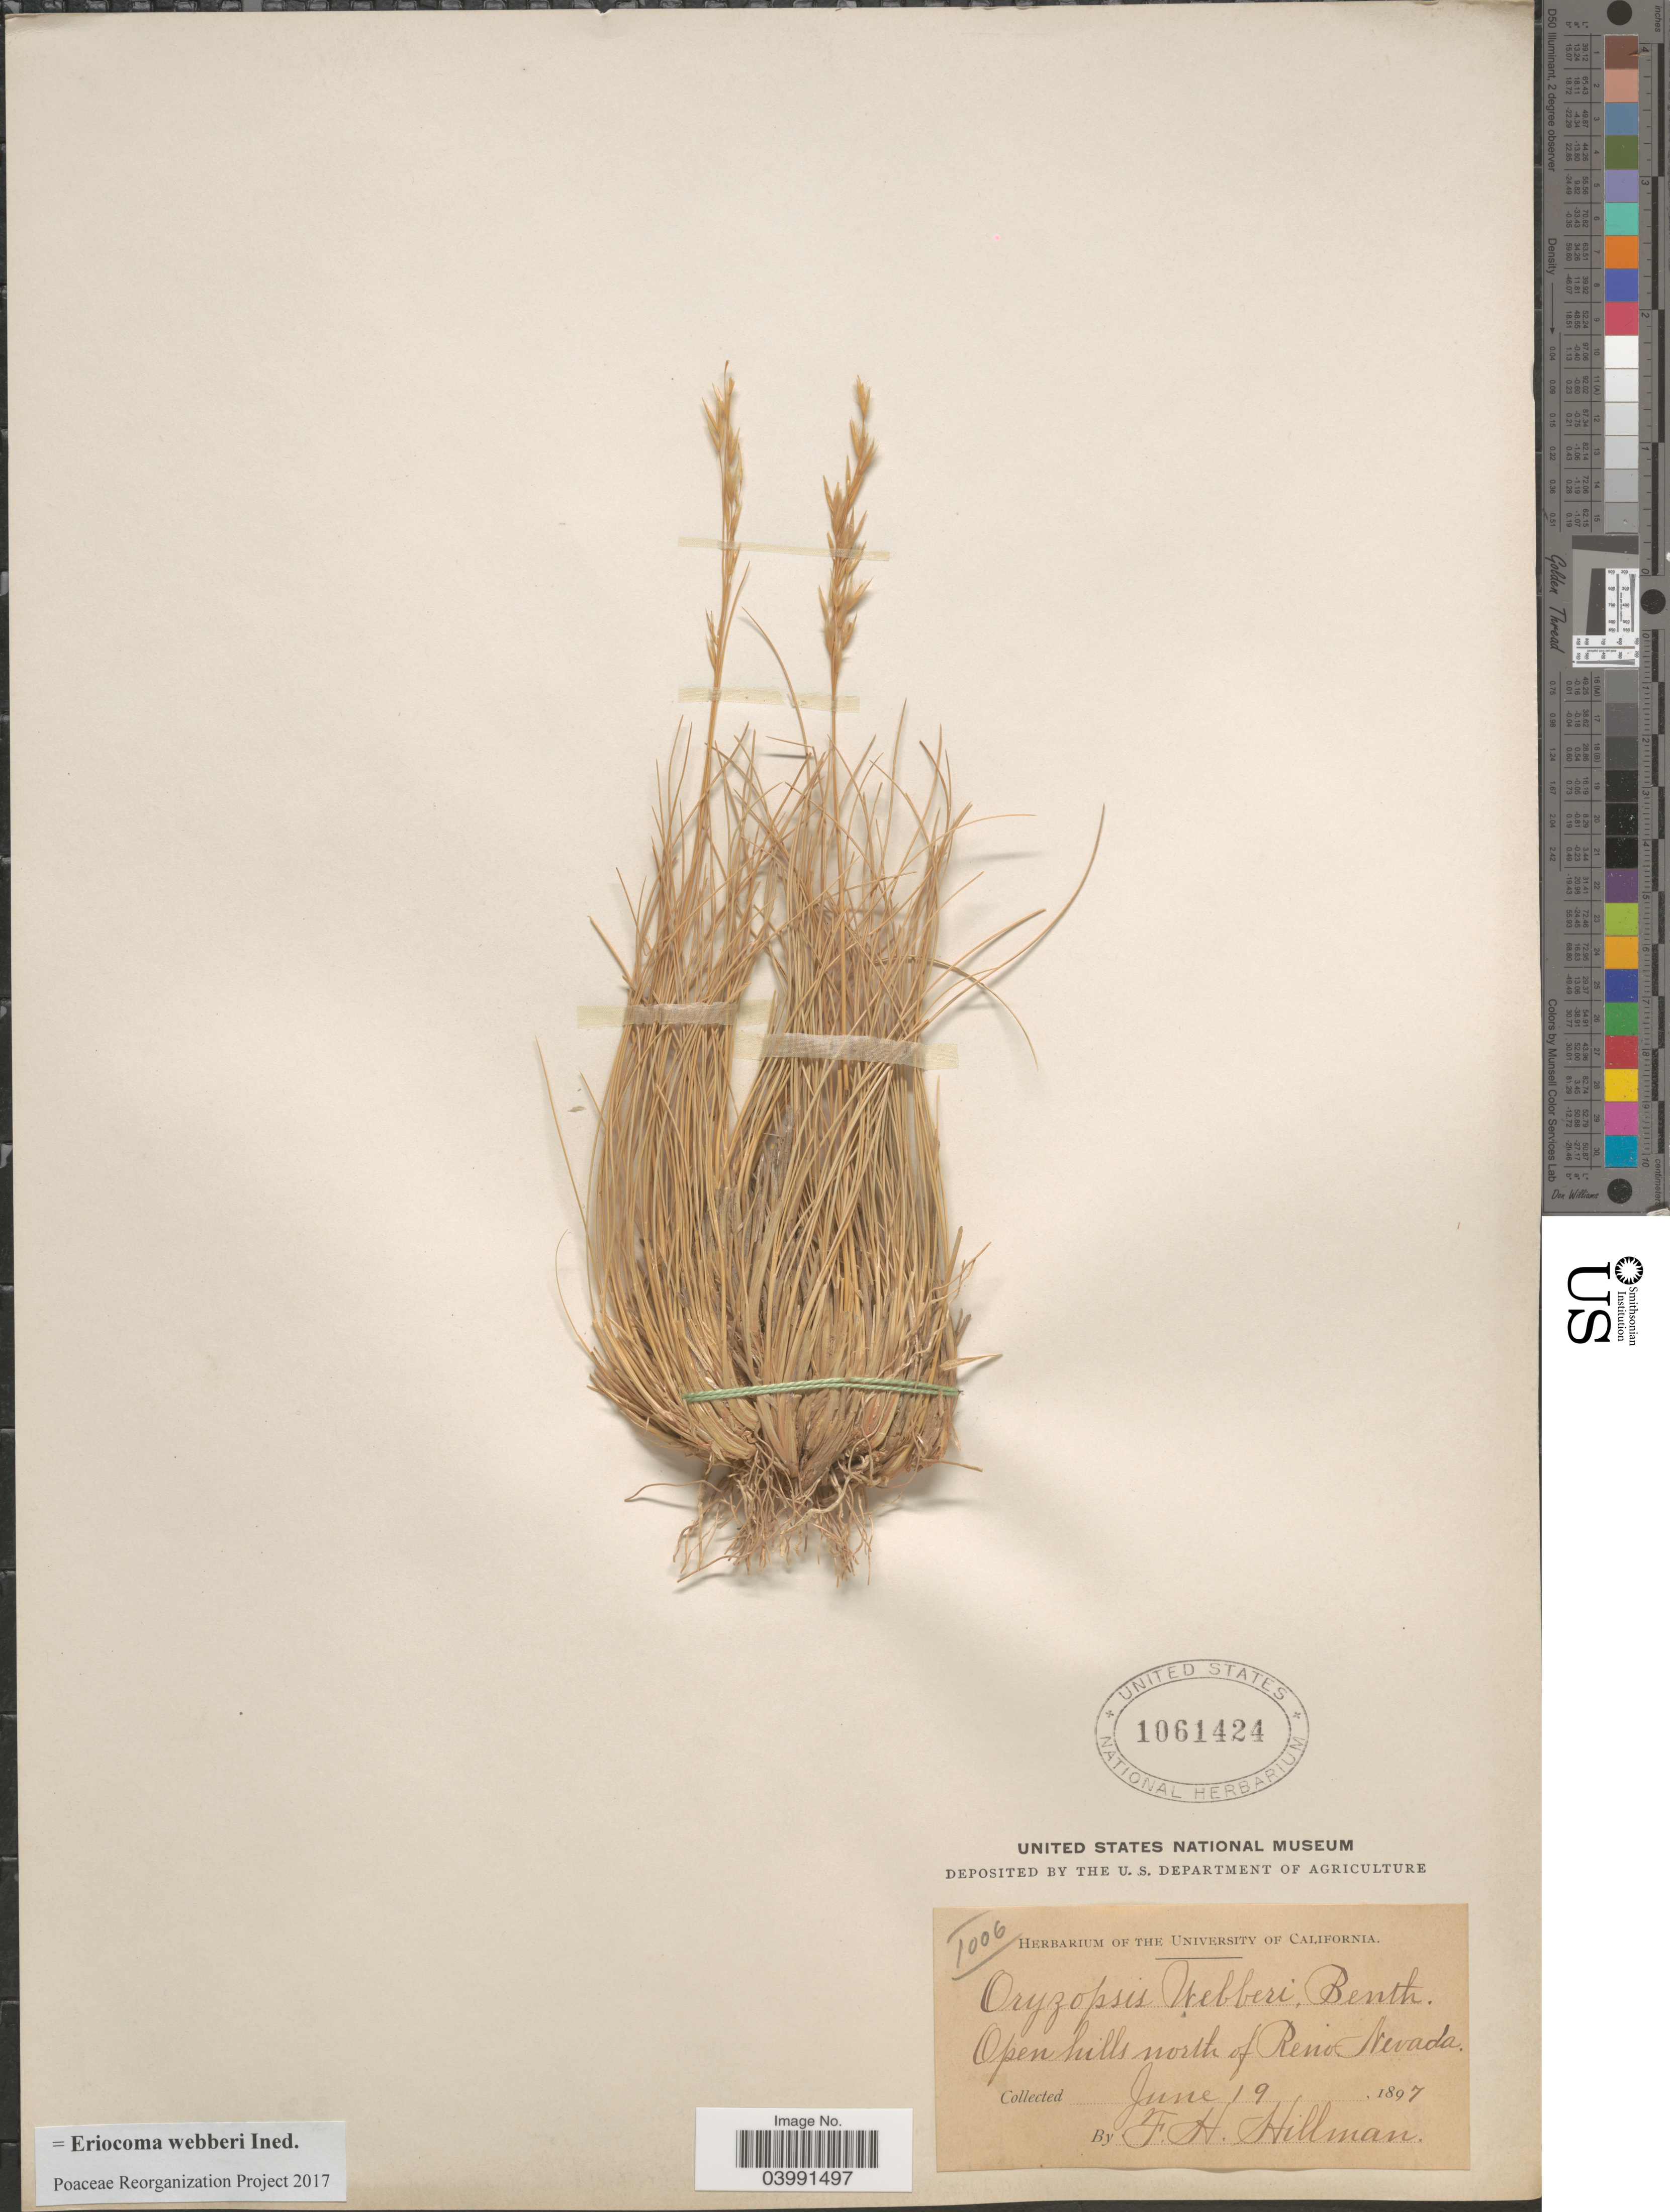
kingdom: Plantae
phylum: Tracheophyta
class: Liliopsida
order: Poales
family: Poaceae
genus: Eriocoma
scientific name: Eriocoma webberi ined.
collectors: F. Hillman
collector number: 1006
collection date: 1897-06-19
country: United States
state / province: Nevada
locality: Hills north of Reno.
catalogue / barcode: US 1061424